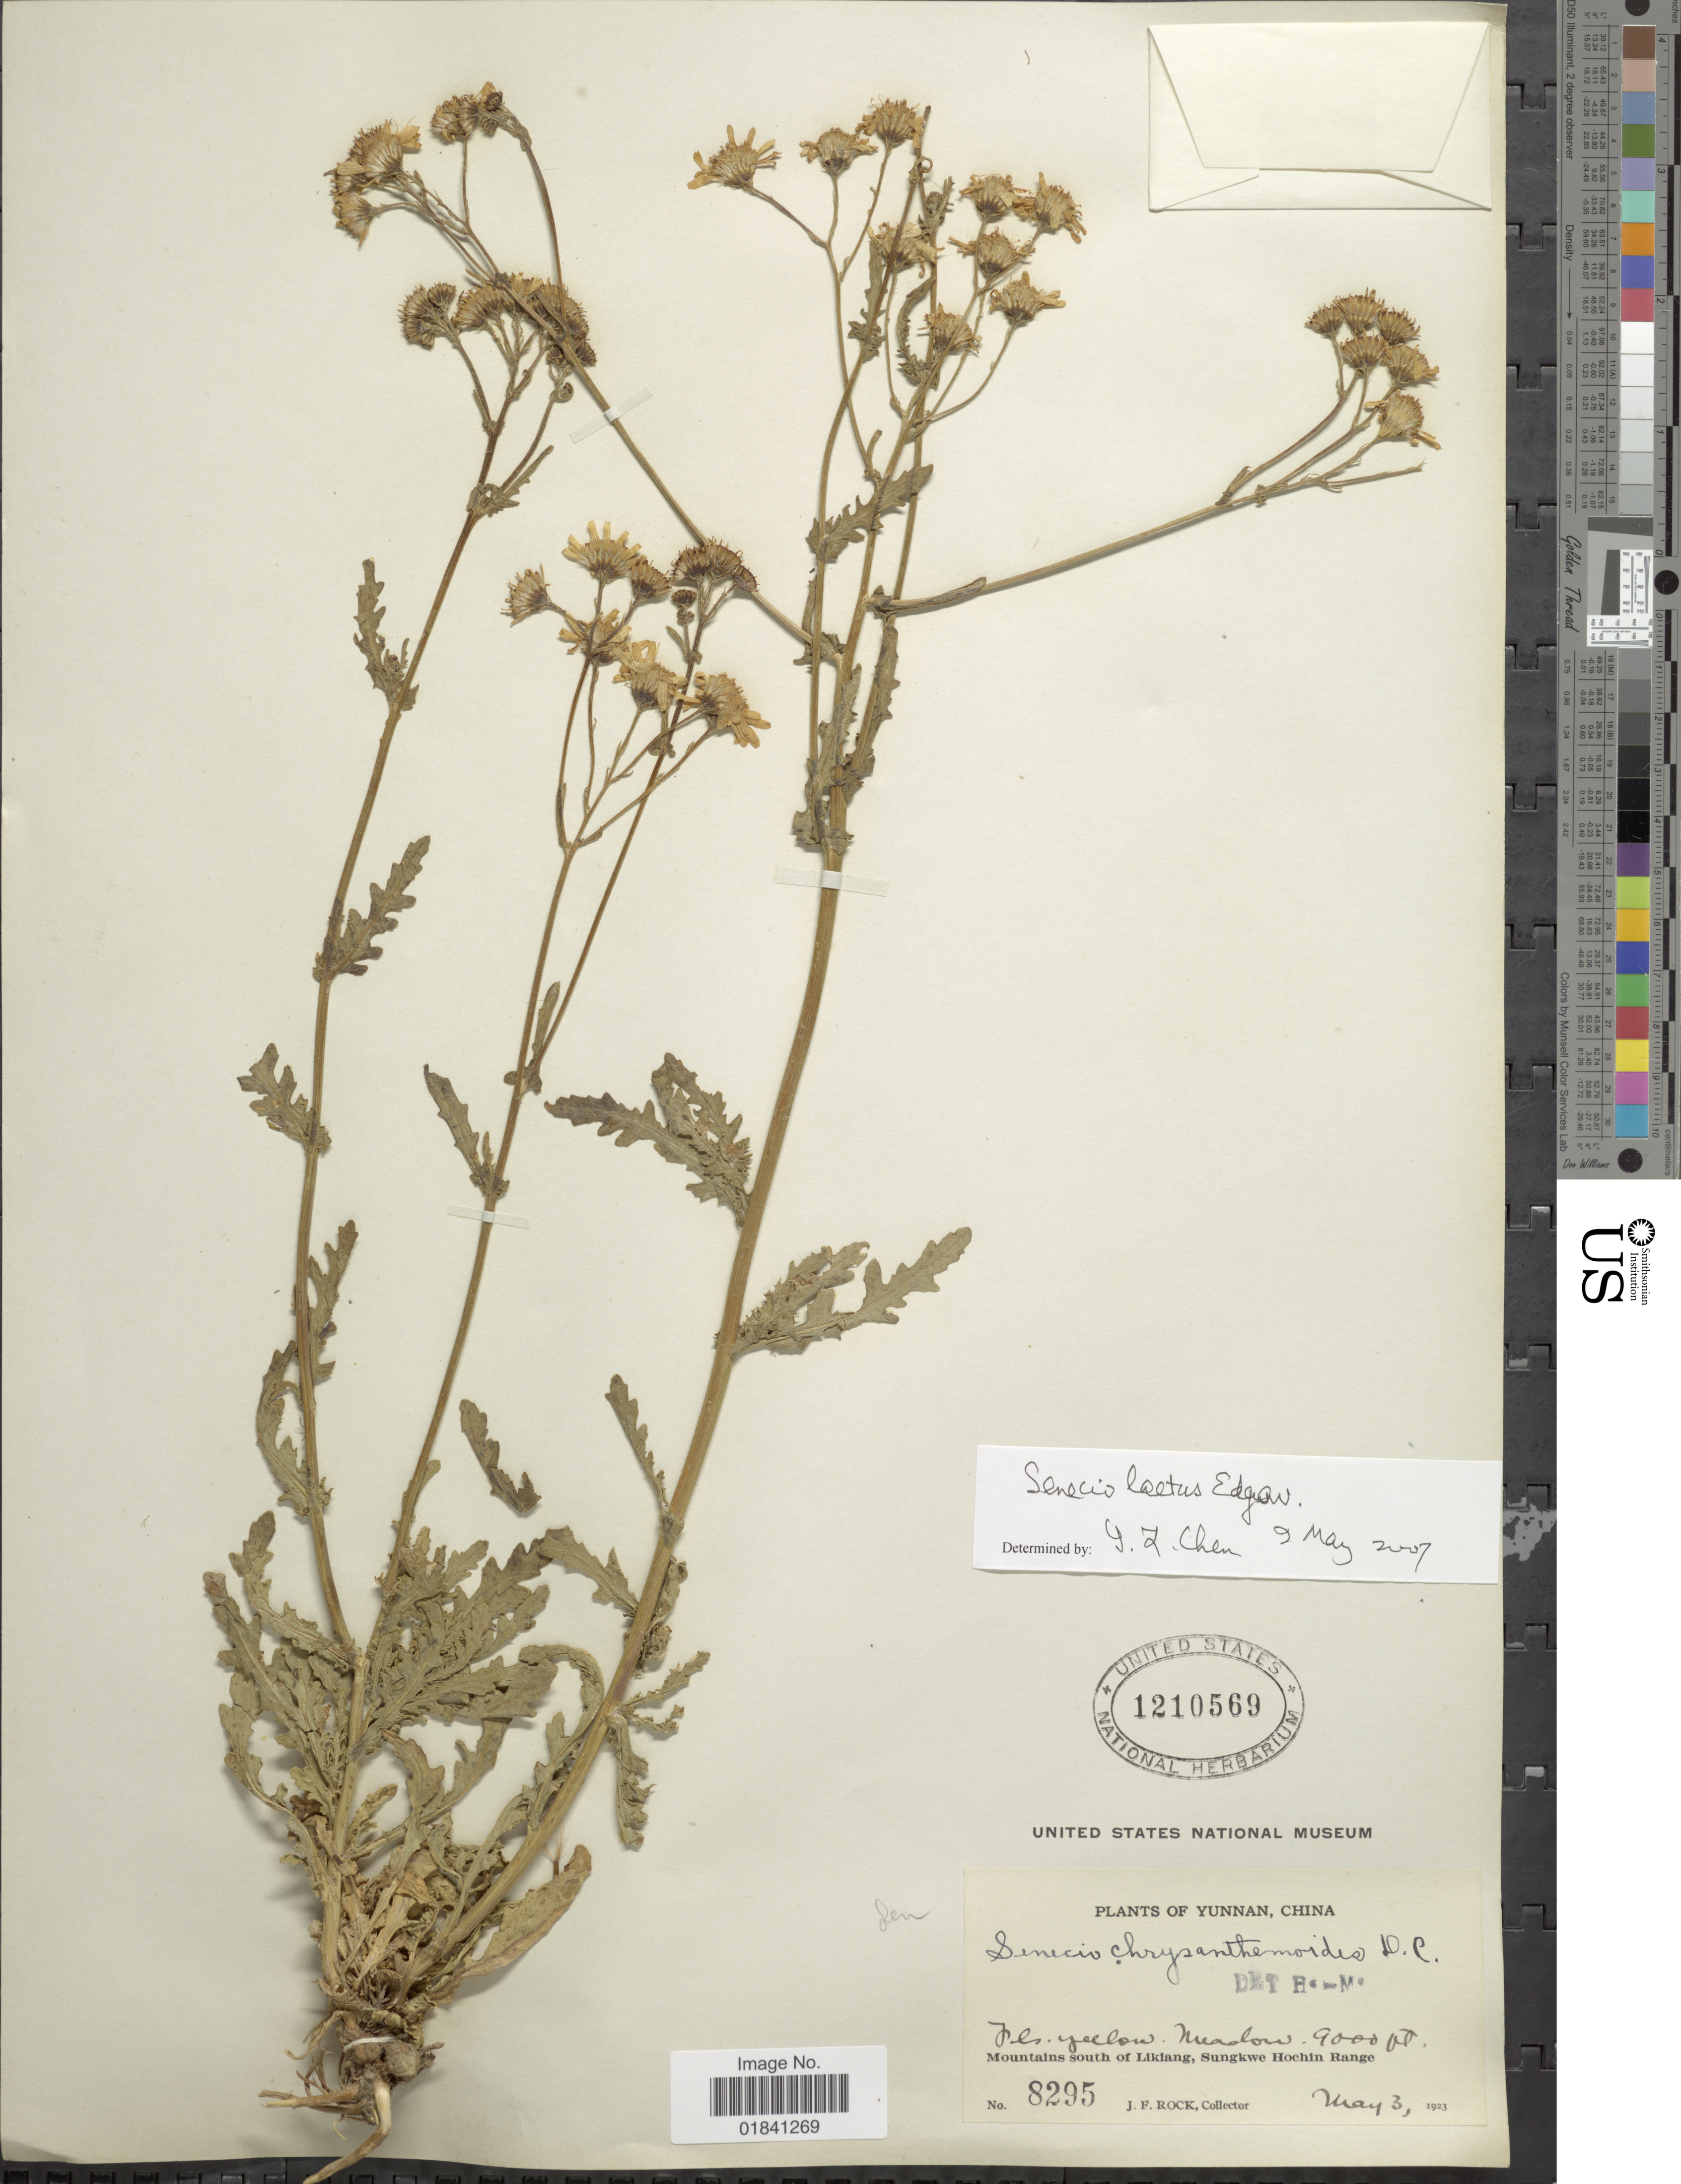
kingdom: Plantae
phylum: Tracheophyta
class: Magnoliopsida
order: Asterales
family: Asteraceae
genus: Senecio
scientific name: Senecio laetus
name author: Edgew.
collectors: J. F. Rock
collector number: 8295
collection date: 1923-05-03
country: China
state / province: Yunnan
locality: Mountains south of Likiang, Sungkwe Hochin Range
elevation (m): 2743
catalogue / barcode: US 1210569